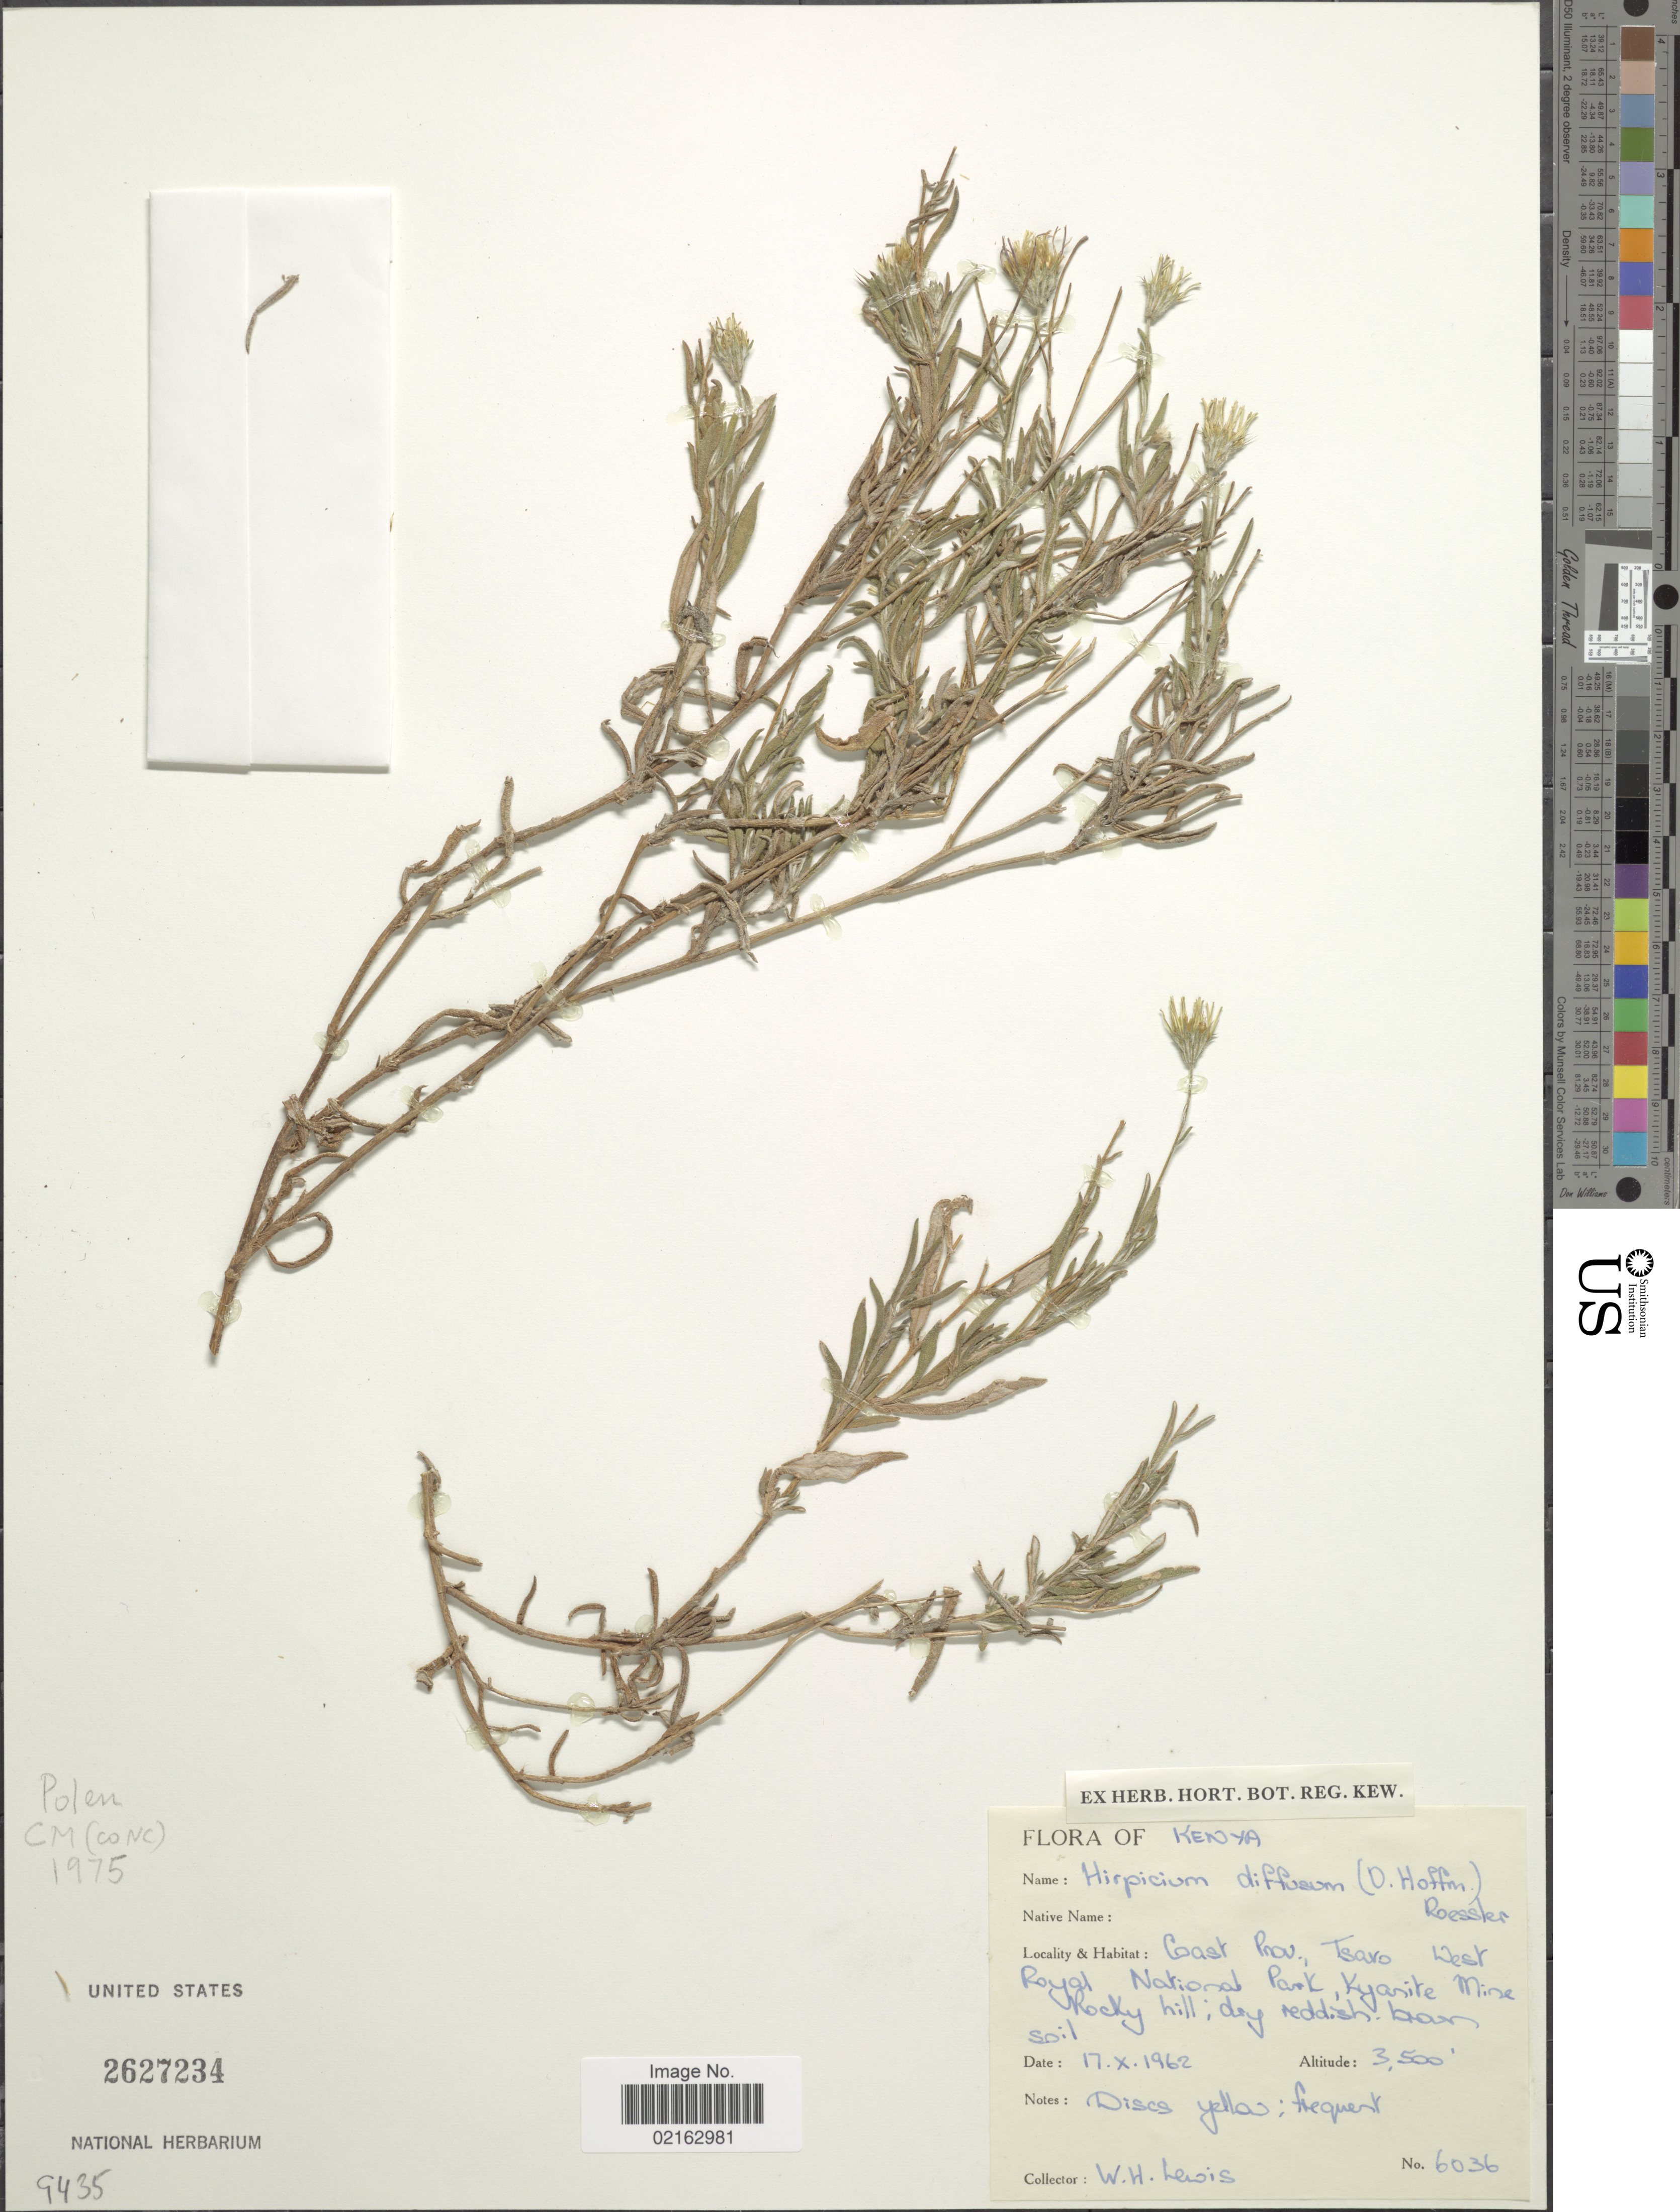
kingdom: Plantae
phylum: Tracheophyta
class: Magnoliopsida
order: Asterales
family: Asteraceae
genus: Hirpicium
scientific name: Hirpicium diffusum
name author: (O. Hoffm.) Roessler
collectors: W. H. Lewis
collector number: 6036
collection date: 1962-10-17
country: Kenya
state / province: Taita Taveta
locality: Coast Prov., Tsaro West Royal National Park, Kyanite Mine Rocky hill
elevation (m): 1067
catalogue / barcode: US 2627234